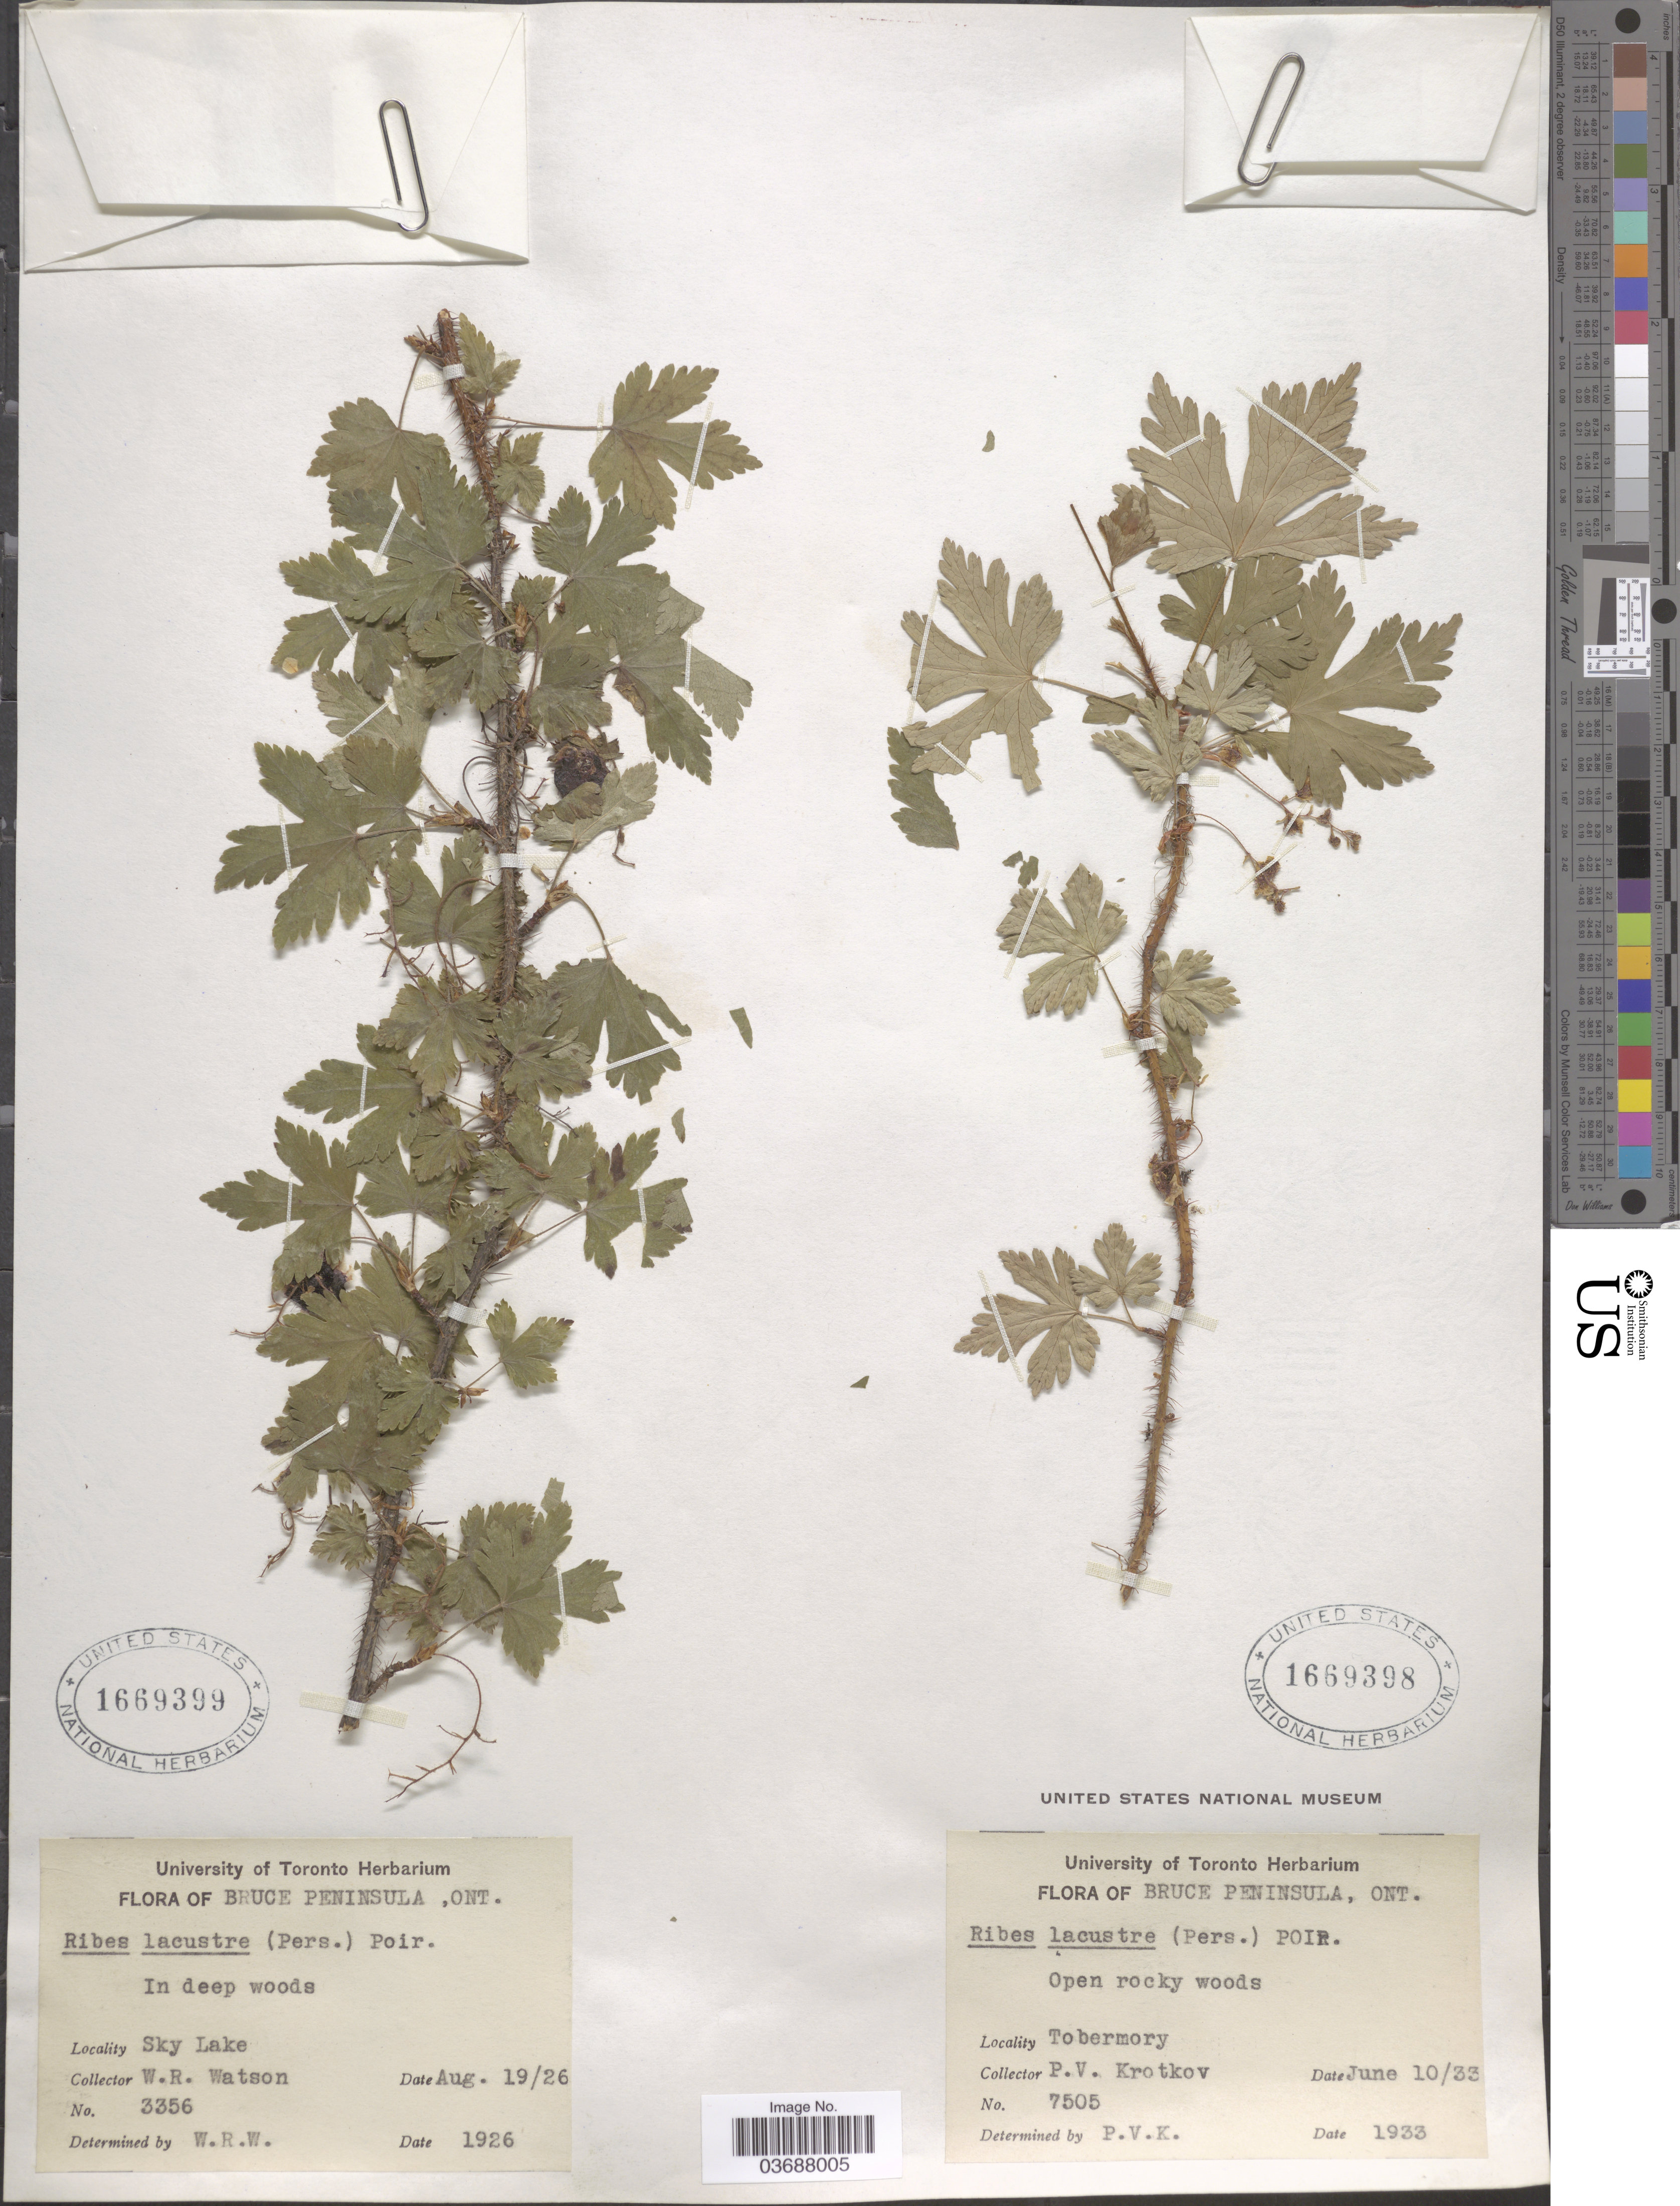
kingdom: Plantae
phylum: Tracheophyta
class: Magnoliopsida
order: Saxifragales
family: Grossulariaceae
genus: Ribes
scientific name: Ribes lacustre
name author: (Pers.) Poir.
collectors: W. R. Watson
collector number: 3356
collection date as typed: Transcribed d/m/y: 19/8/26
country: Canada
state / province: Ontario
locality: Bruce Peninsula. Sky Lake.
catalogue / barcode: US 1669399-2